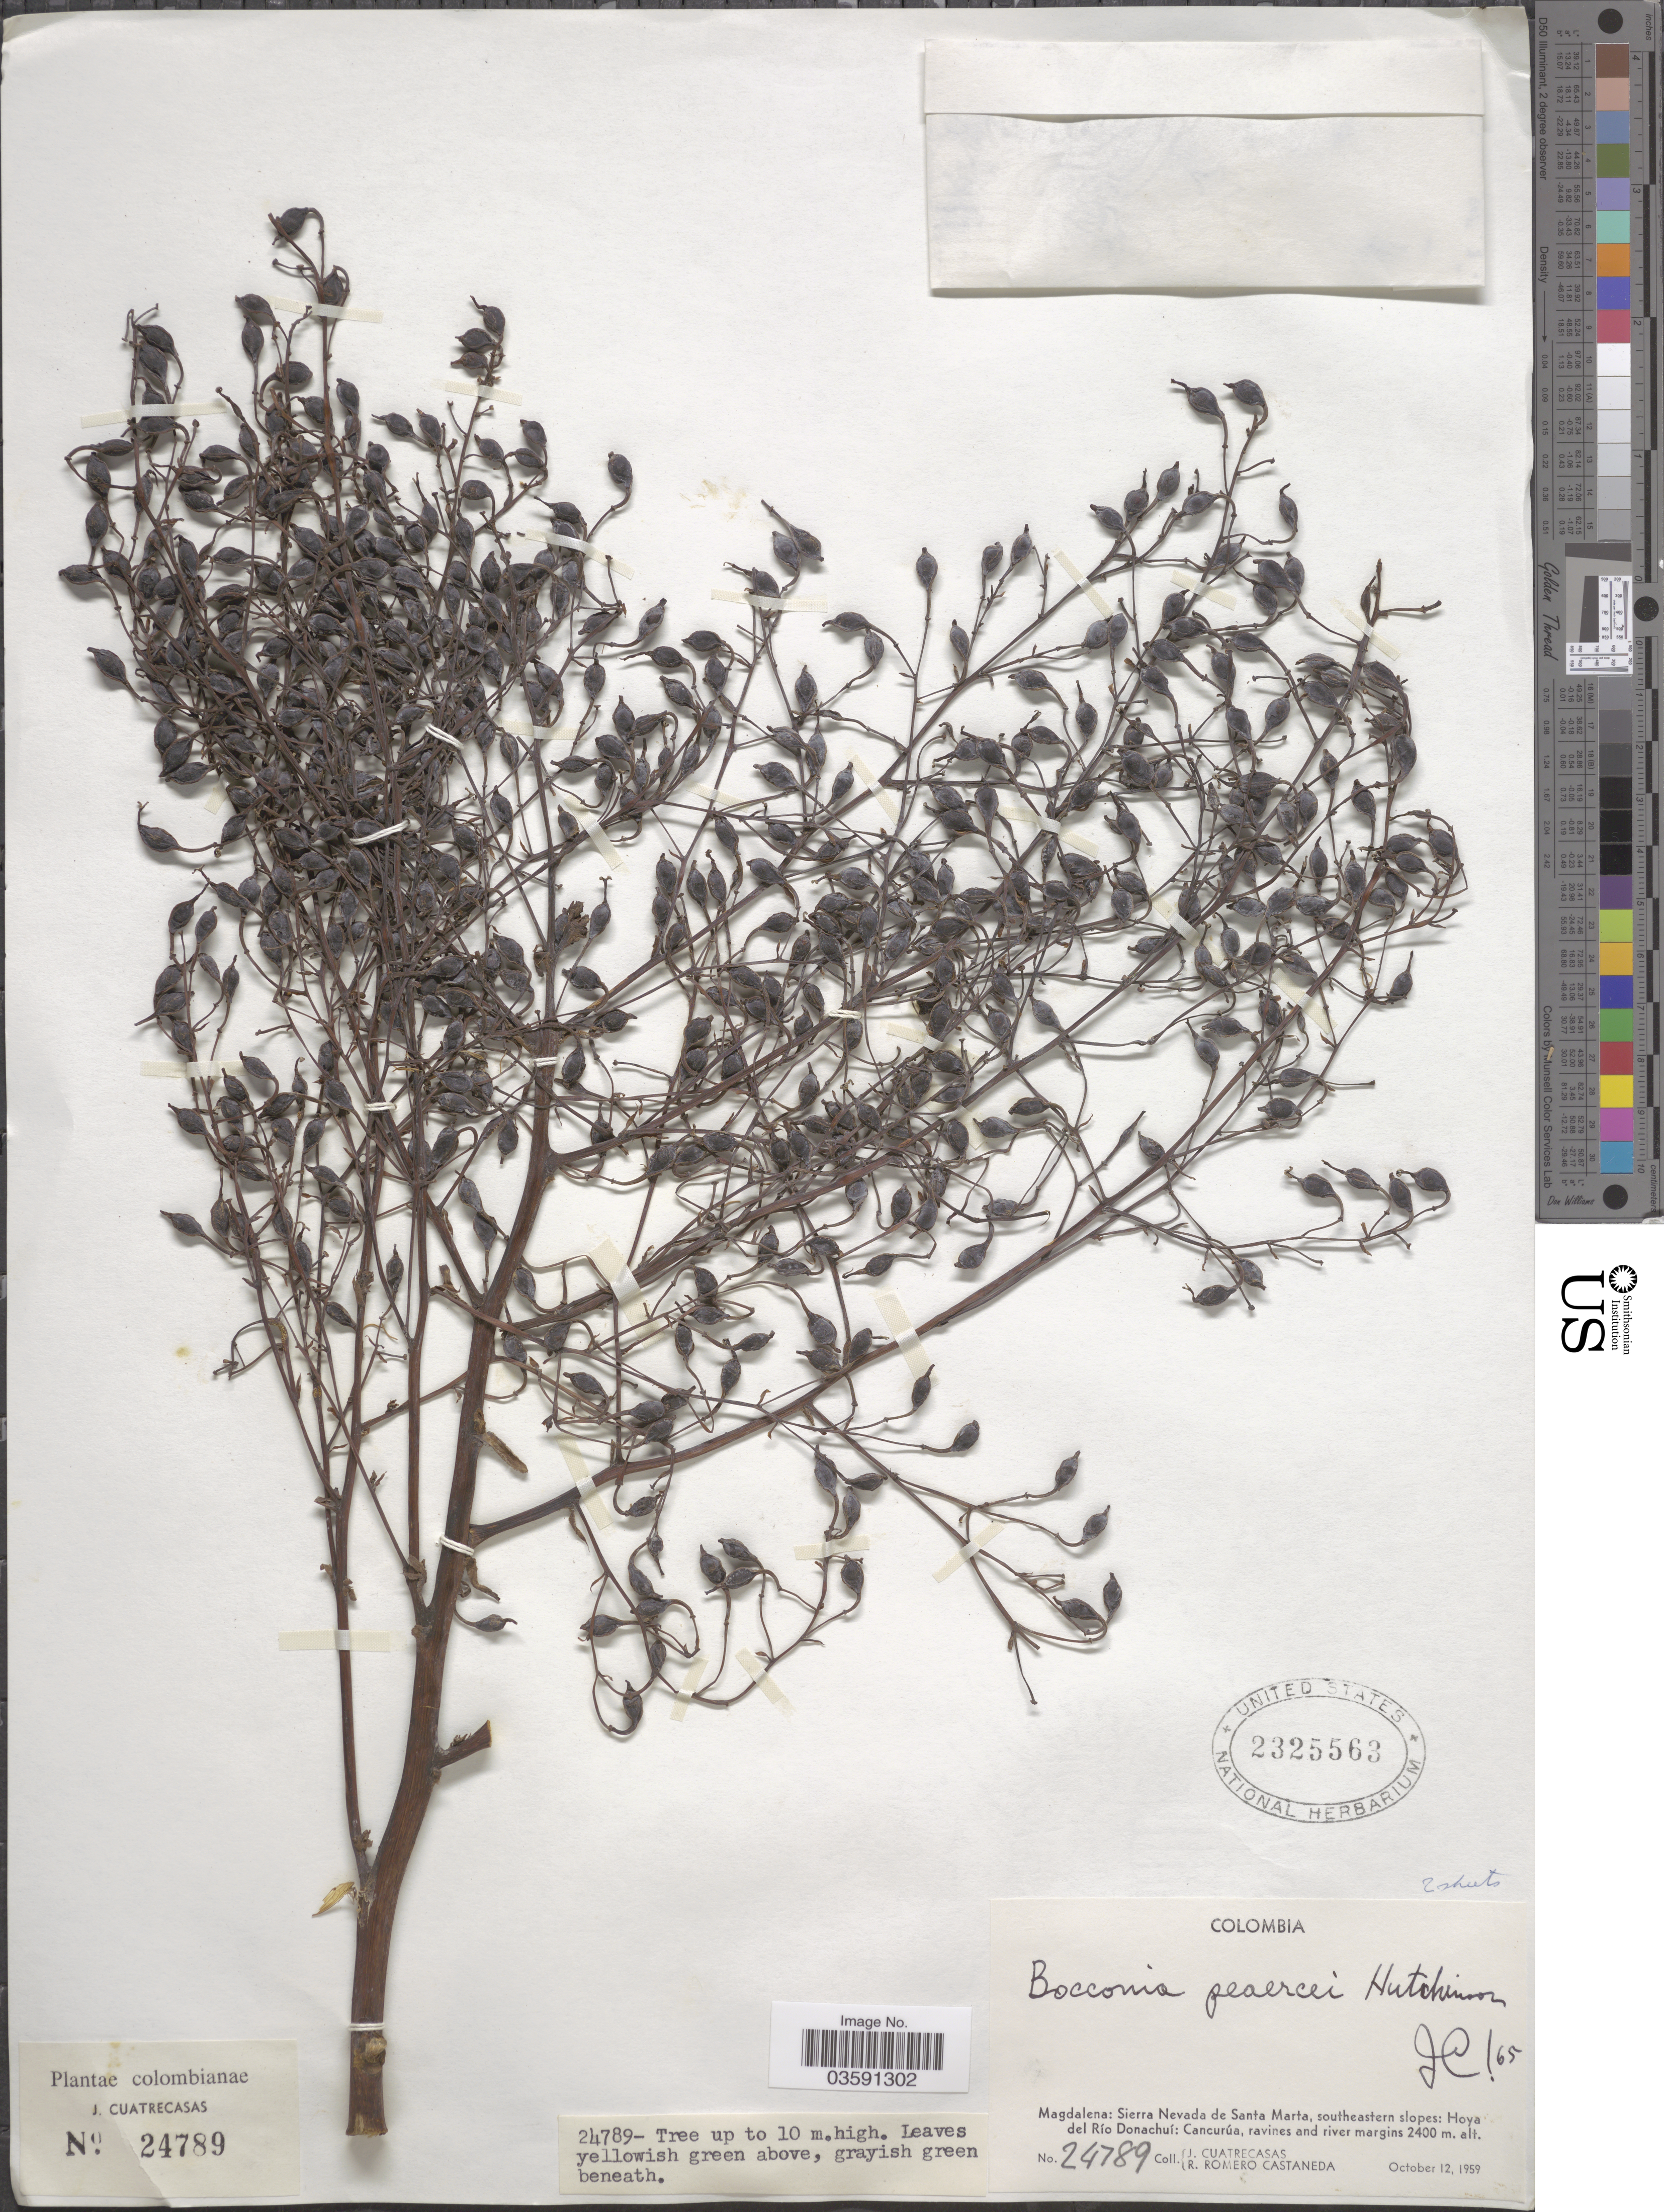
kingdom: Plantae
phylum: Tracheophyta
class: Magnoliopsida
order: Ranunculales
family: Papaveraceae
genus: Bocconia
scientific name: Bocconia integrifolia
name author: Bonpl.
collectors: J. Cuatrecasas & R. Romero Castañeda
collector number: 24789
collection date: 1959-10-12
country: Colombia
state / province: Magdalena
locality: Sierra Nevada de Santa Marta, southeastern slopes: Hoya del Río Donachuí: Cancurúa.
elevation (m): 2400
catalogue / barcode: US 2325563